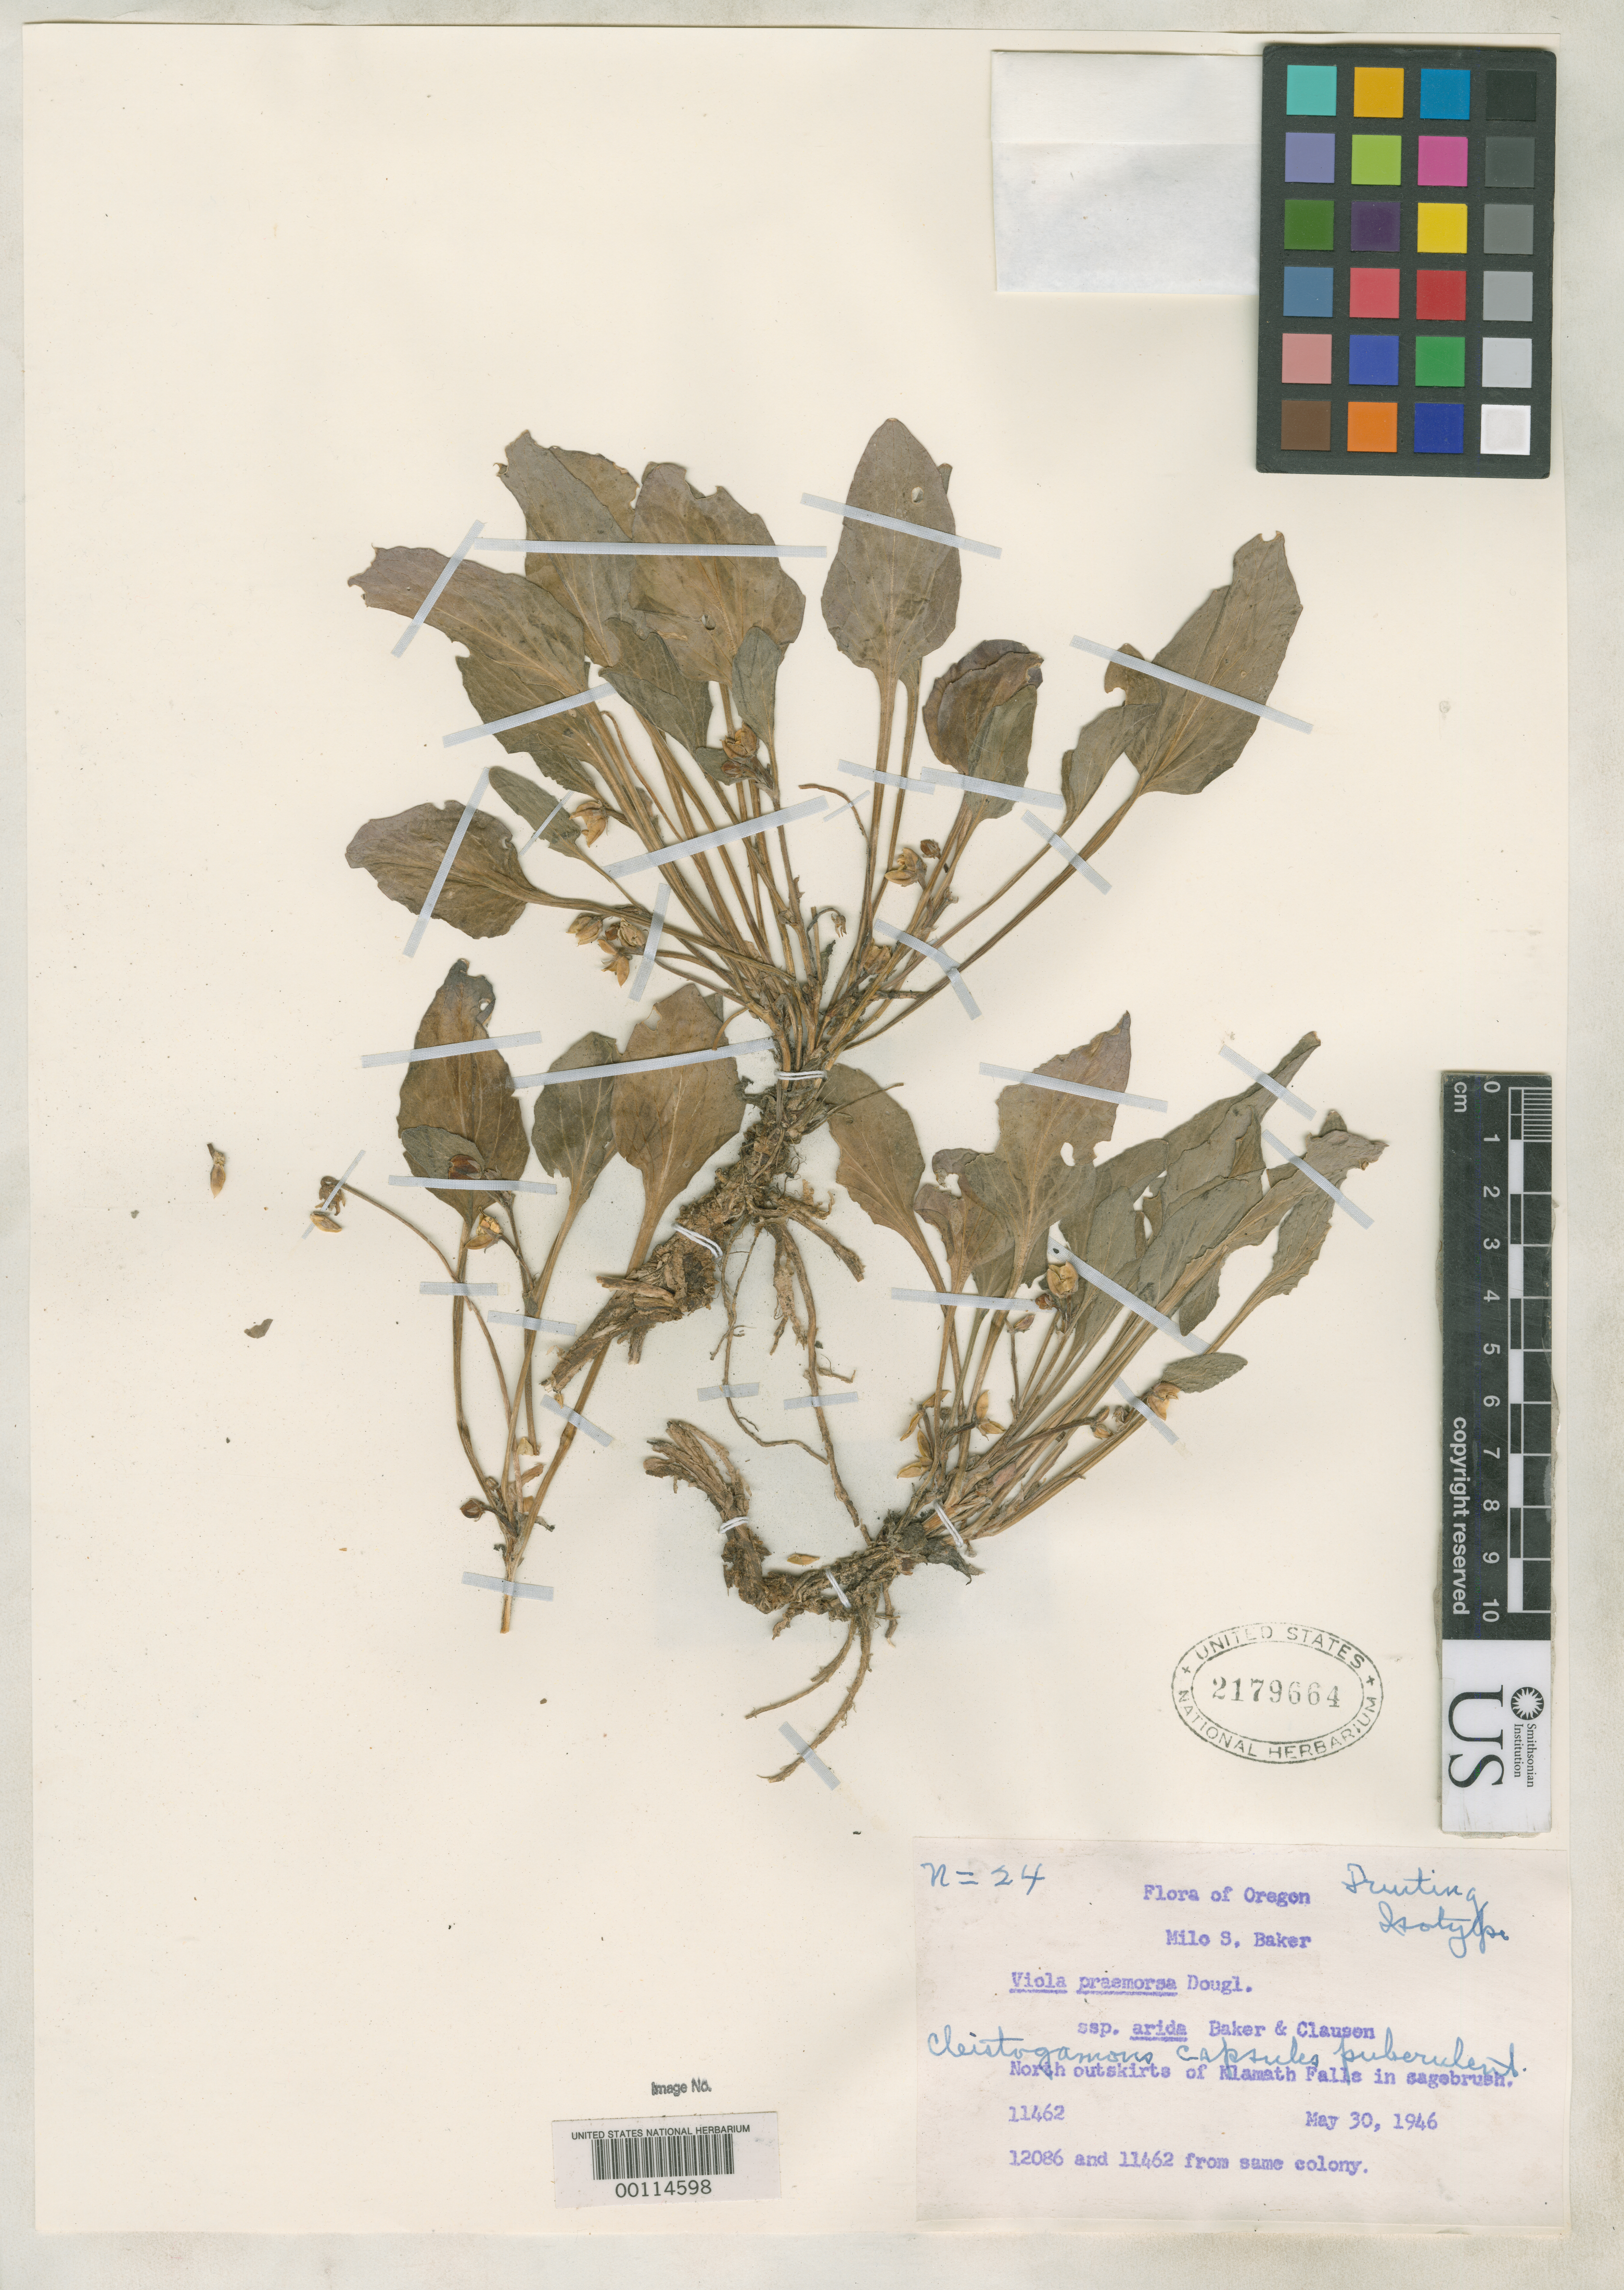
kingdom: Plantae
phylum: Tracheophyta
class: Magnoliopsida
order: Malpighiales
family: Violaceae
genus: Viola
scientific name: Viola praemorsa subsp. arida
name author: M.S. Baker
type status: Isotype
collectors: M. S. Baker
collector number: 11462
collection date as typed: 30 May 1936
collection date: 1936-05-30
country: United States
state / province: Oregon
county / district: Klamath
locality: Klamath Falls.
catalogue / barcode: US 2179664